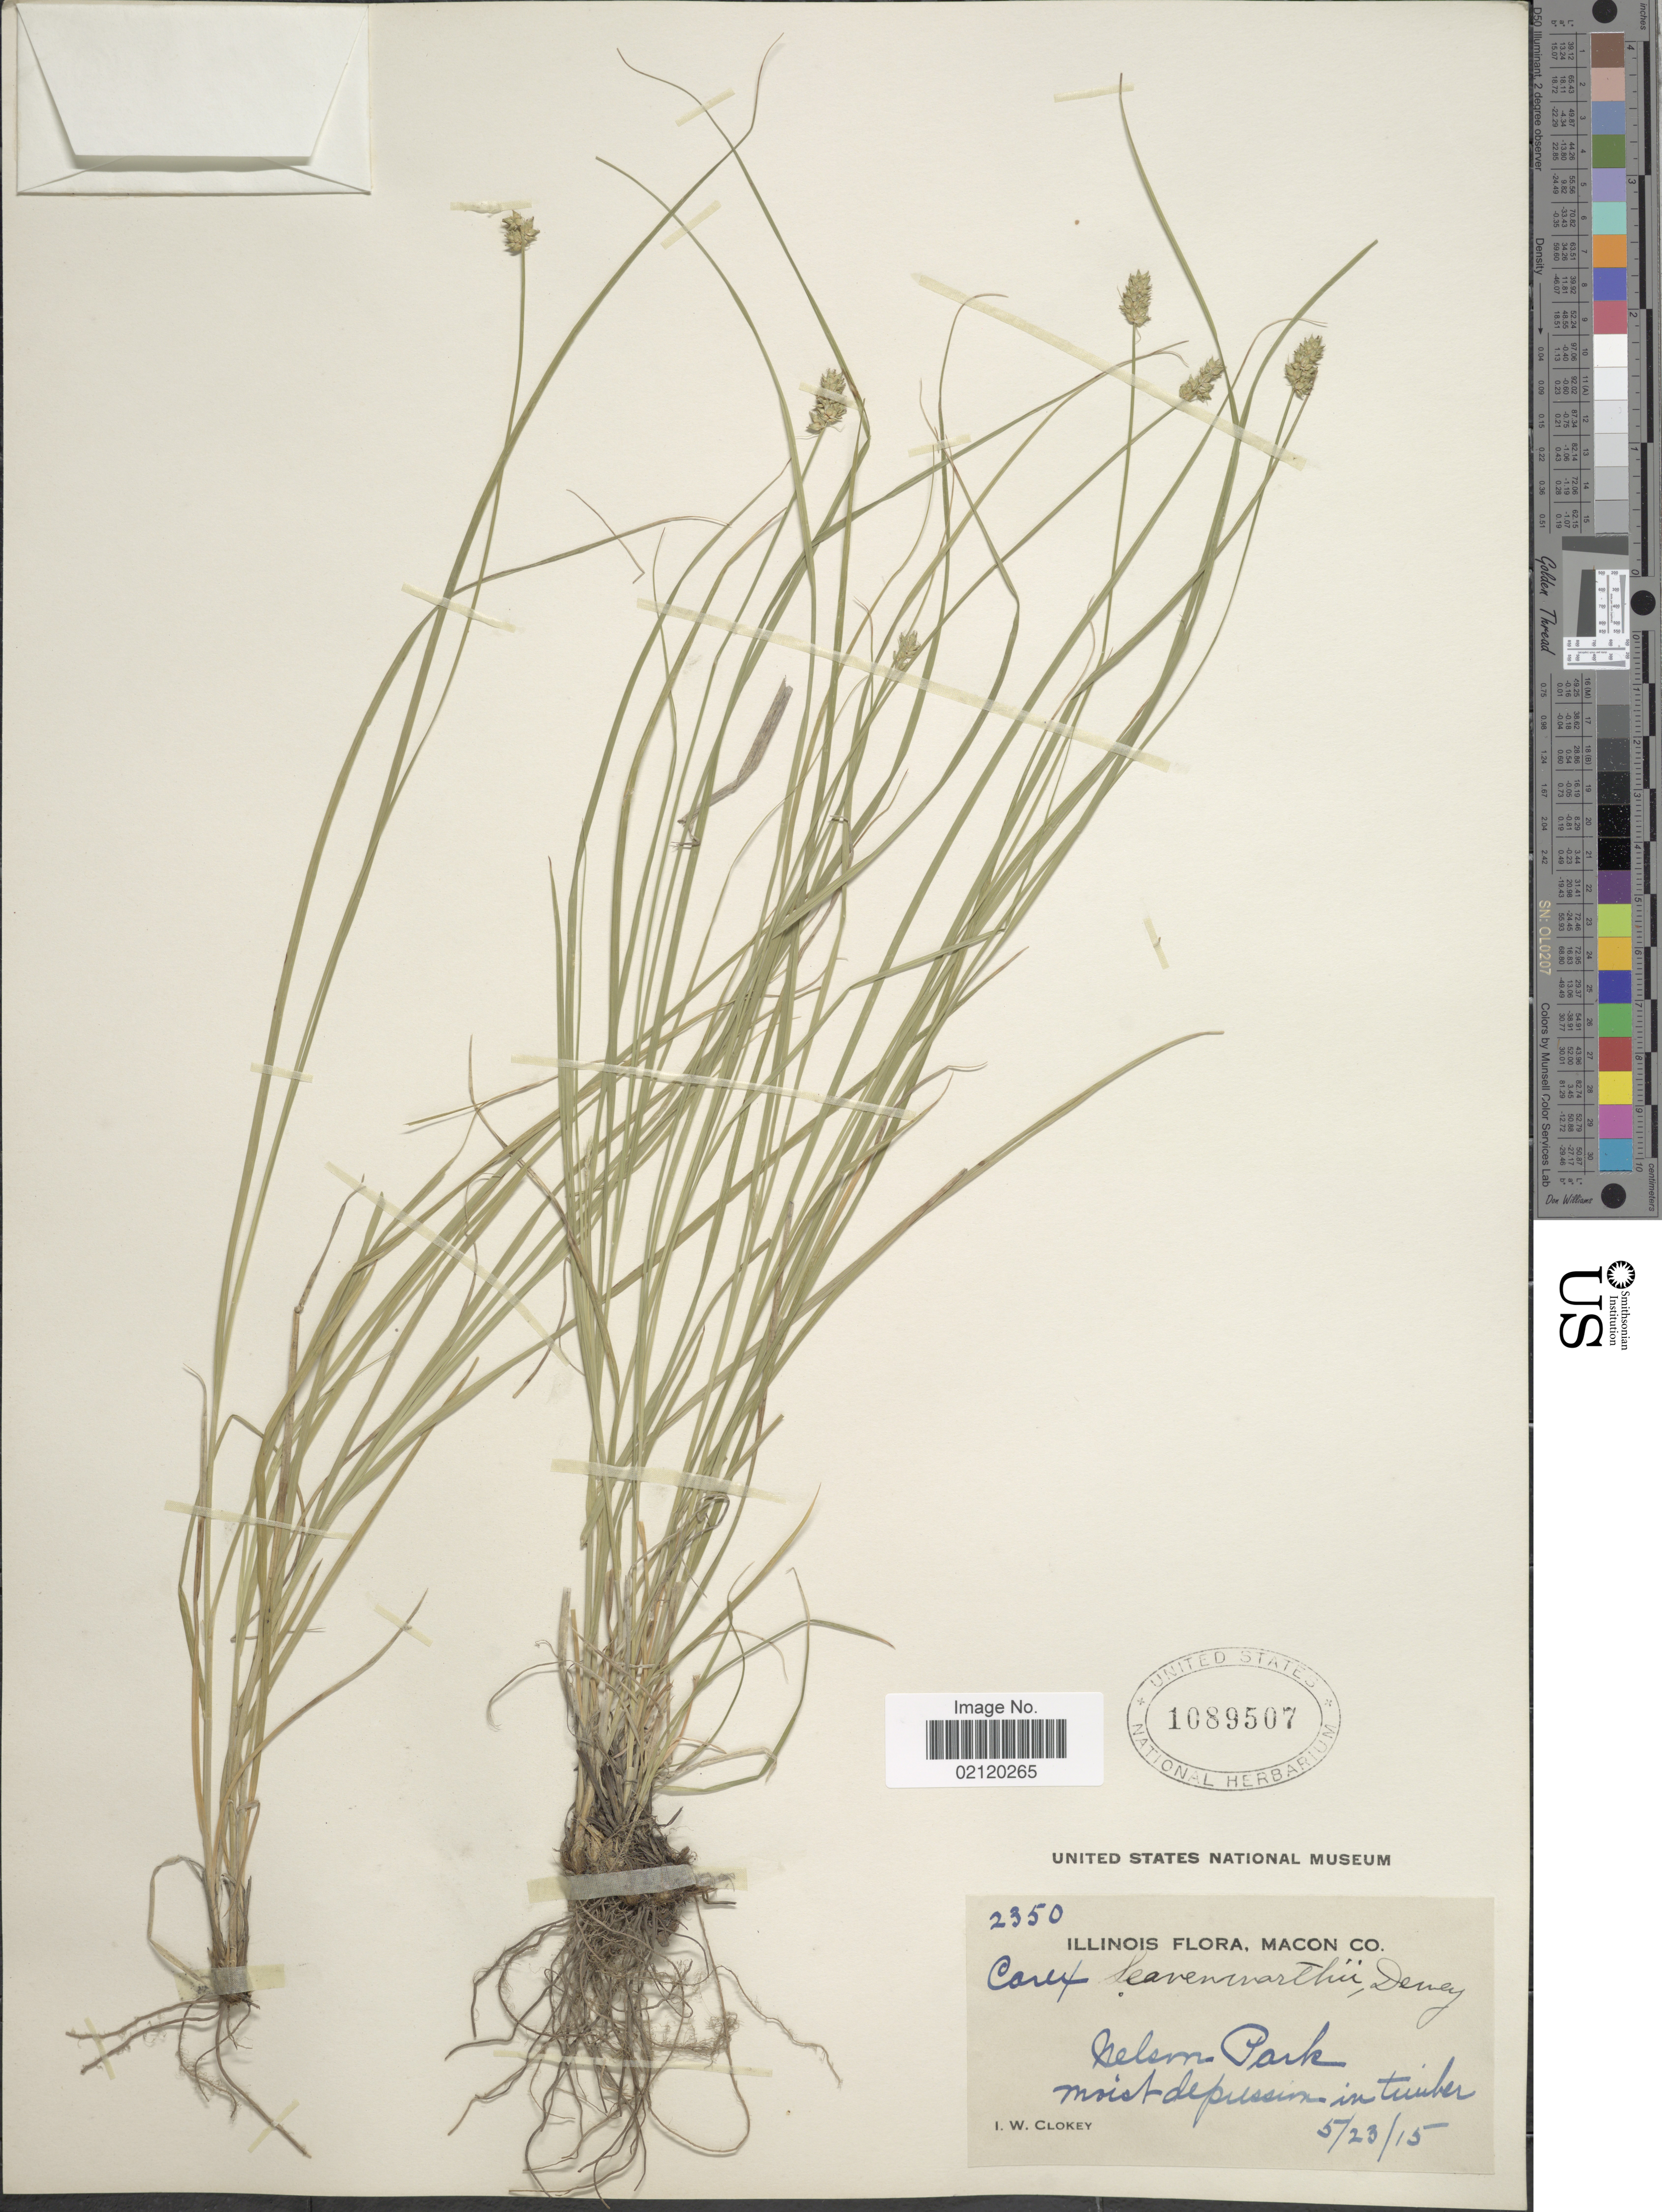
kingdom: Plantae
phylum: Tracheophyta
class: Liliopsida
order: Poales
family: Cyperaceae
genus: Carex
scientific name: Carex leavenworthii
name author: Dewey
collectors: I. W. Clokey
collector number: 2350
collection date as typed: Transcribed d/m/y: 23/5/15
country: United States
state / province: Illinois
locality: Macon Co., Nelson Co.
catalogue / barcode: US 1089507